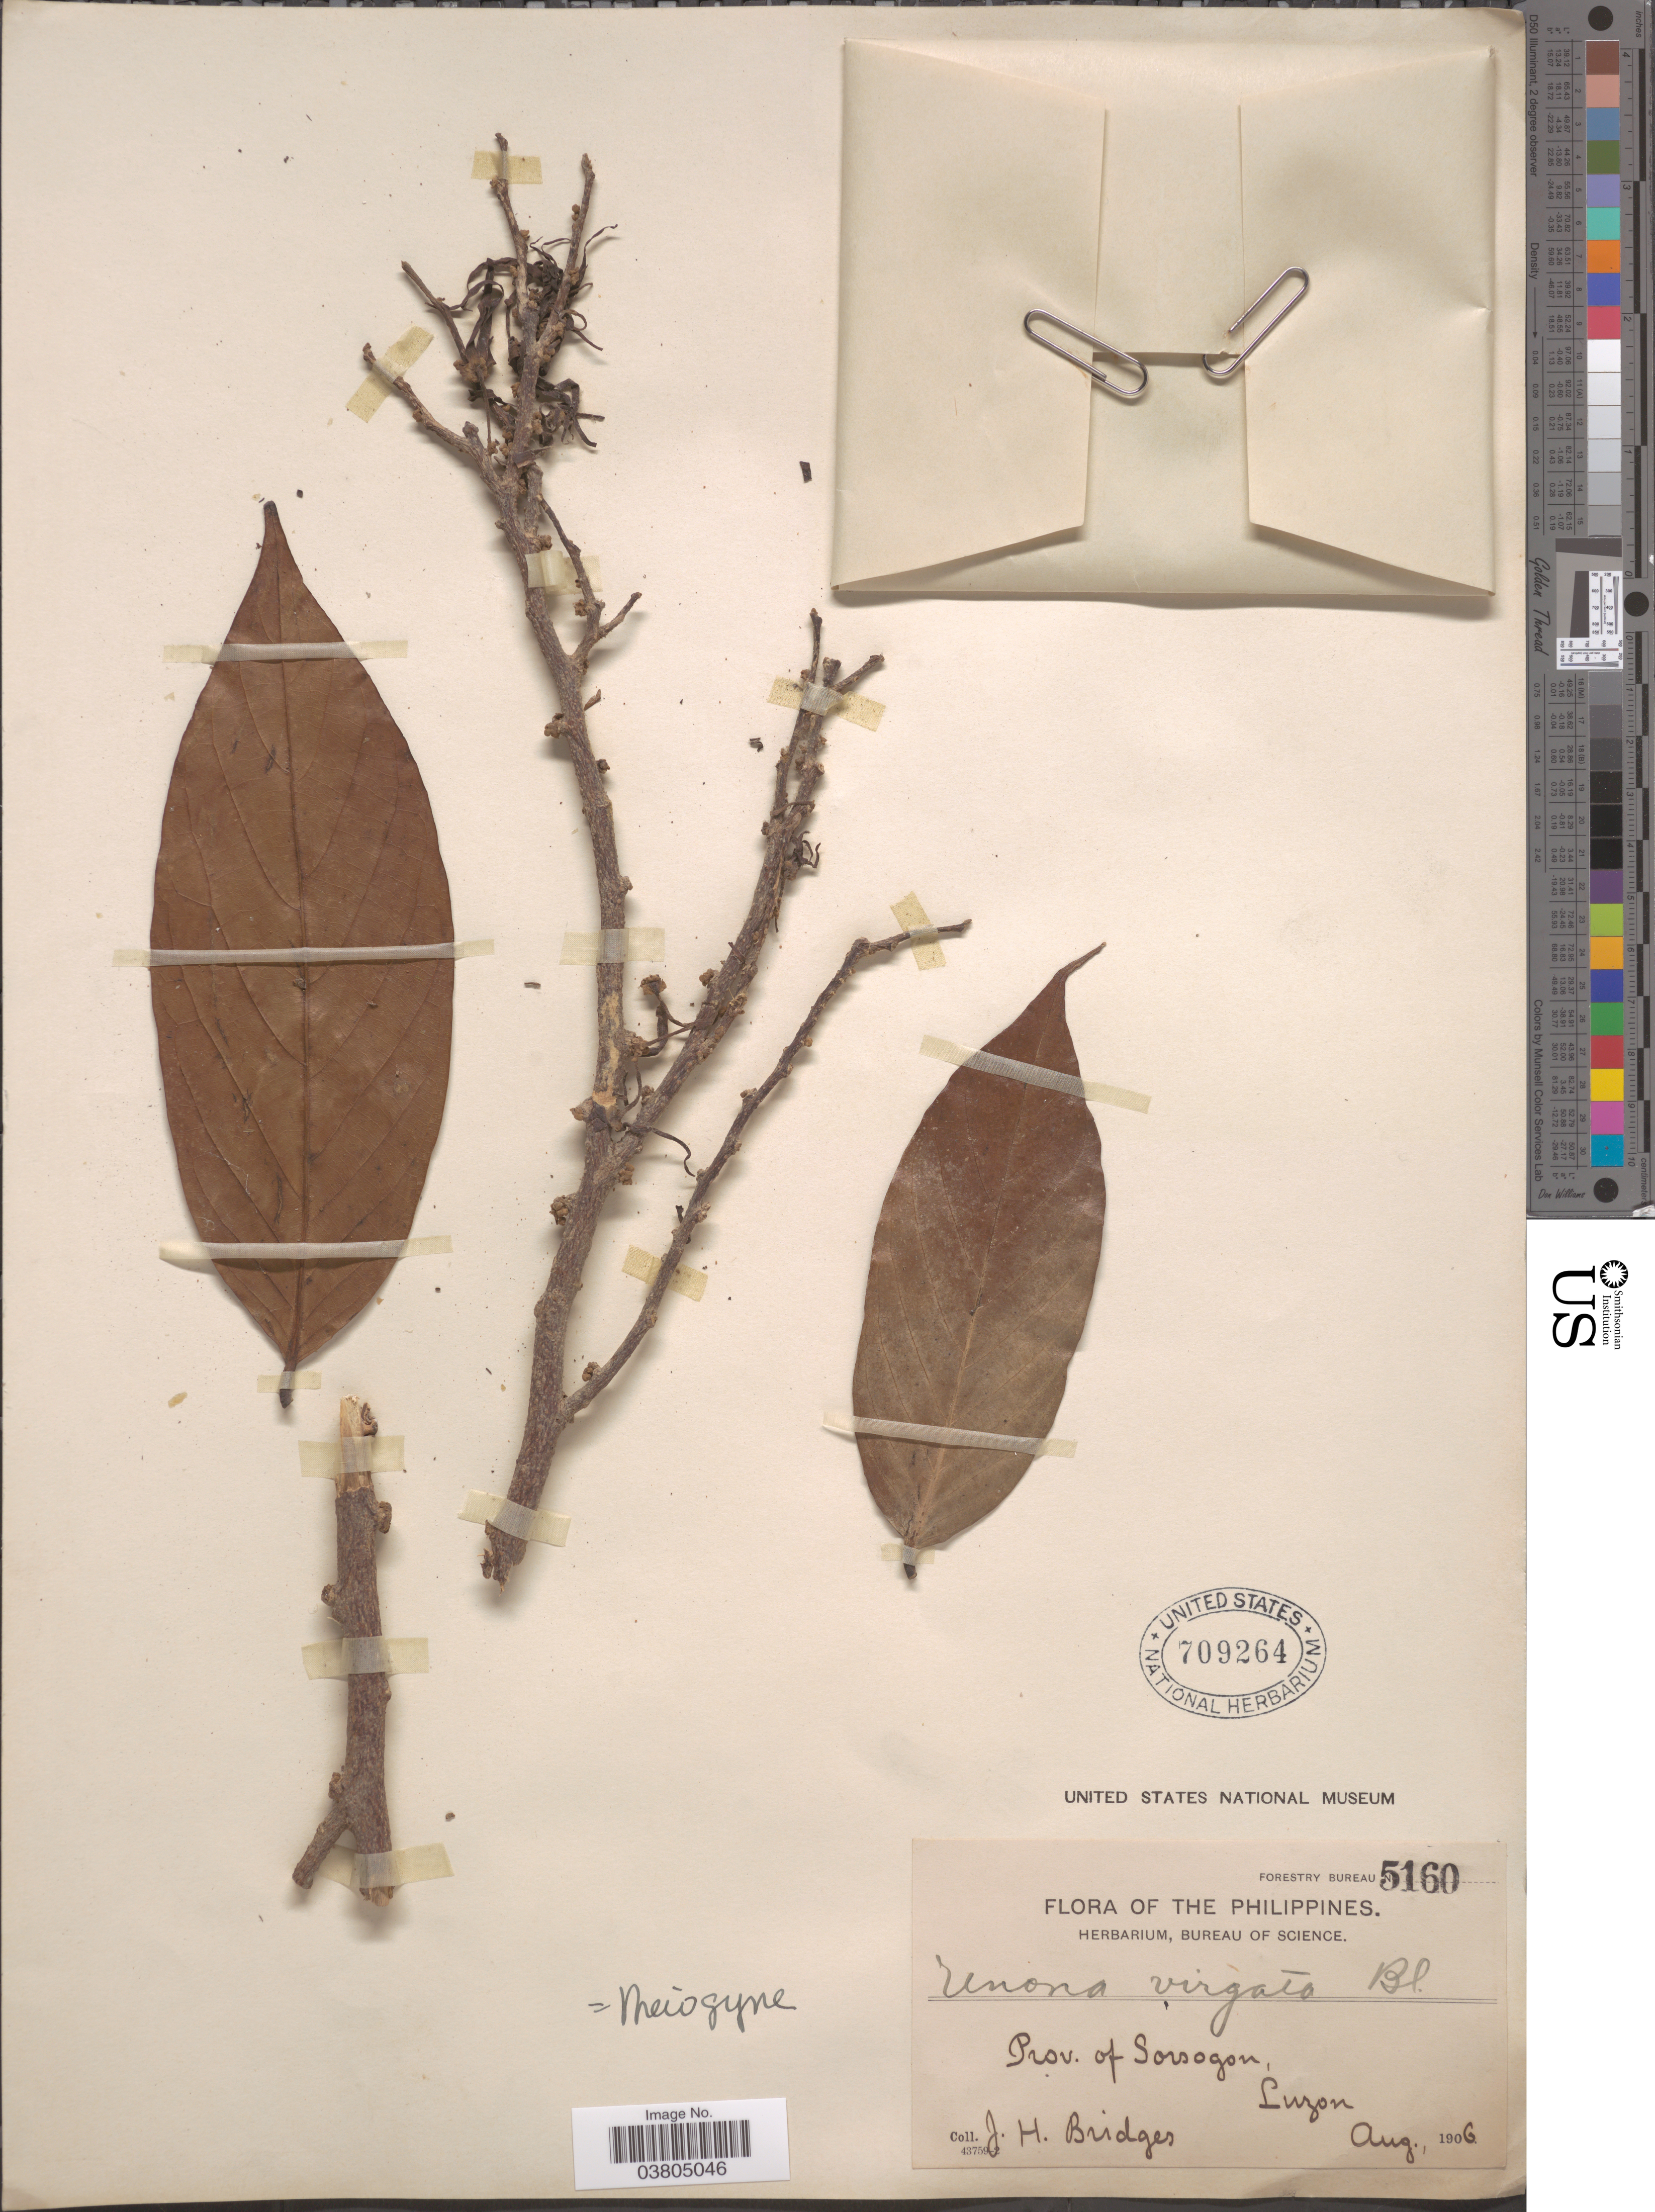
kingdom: Plantae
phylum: Tracheophyta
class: Magnoliopsida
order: Magnoliales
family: Annonaceae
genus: Meiogyne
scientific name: Meiogyne virgata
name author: (Blume) Miq.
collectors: J. Bridges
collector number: Forestry Bureau 5160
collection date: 1906-08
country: Philippines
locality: Prov. of Sorsogon. Luzon.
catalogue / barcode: US 709264